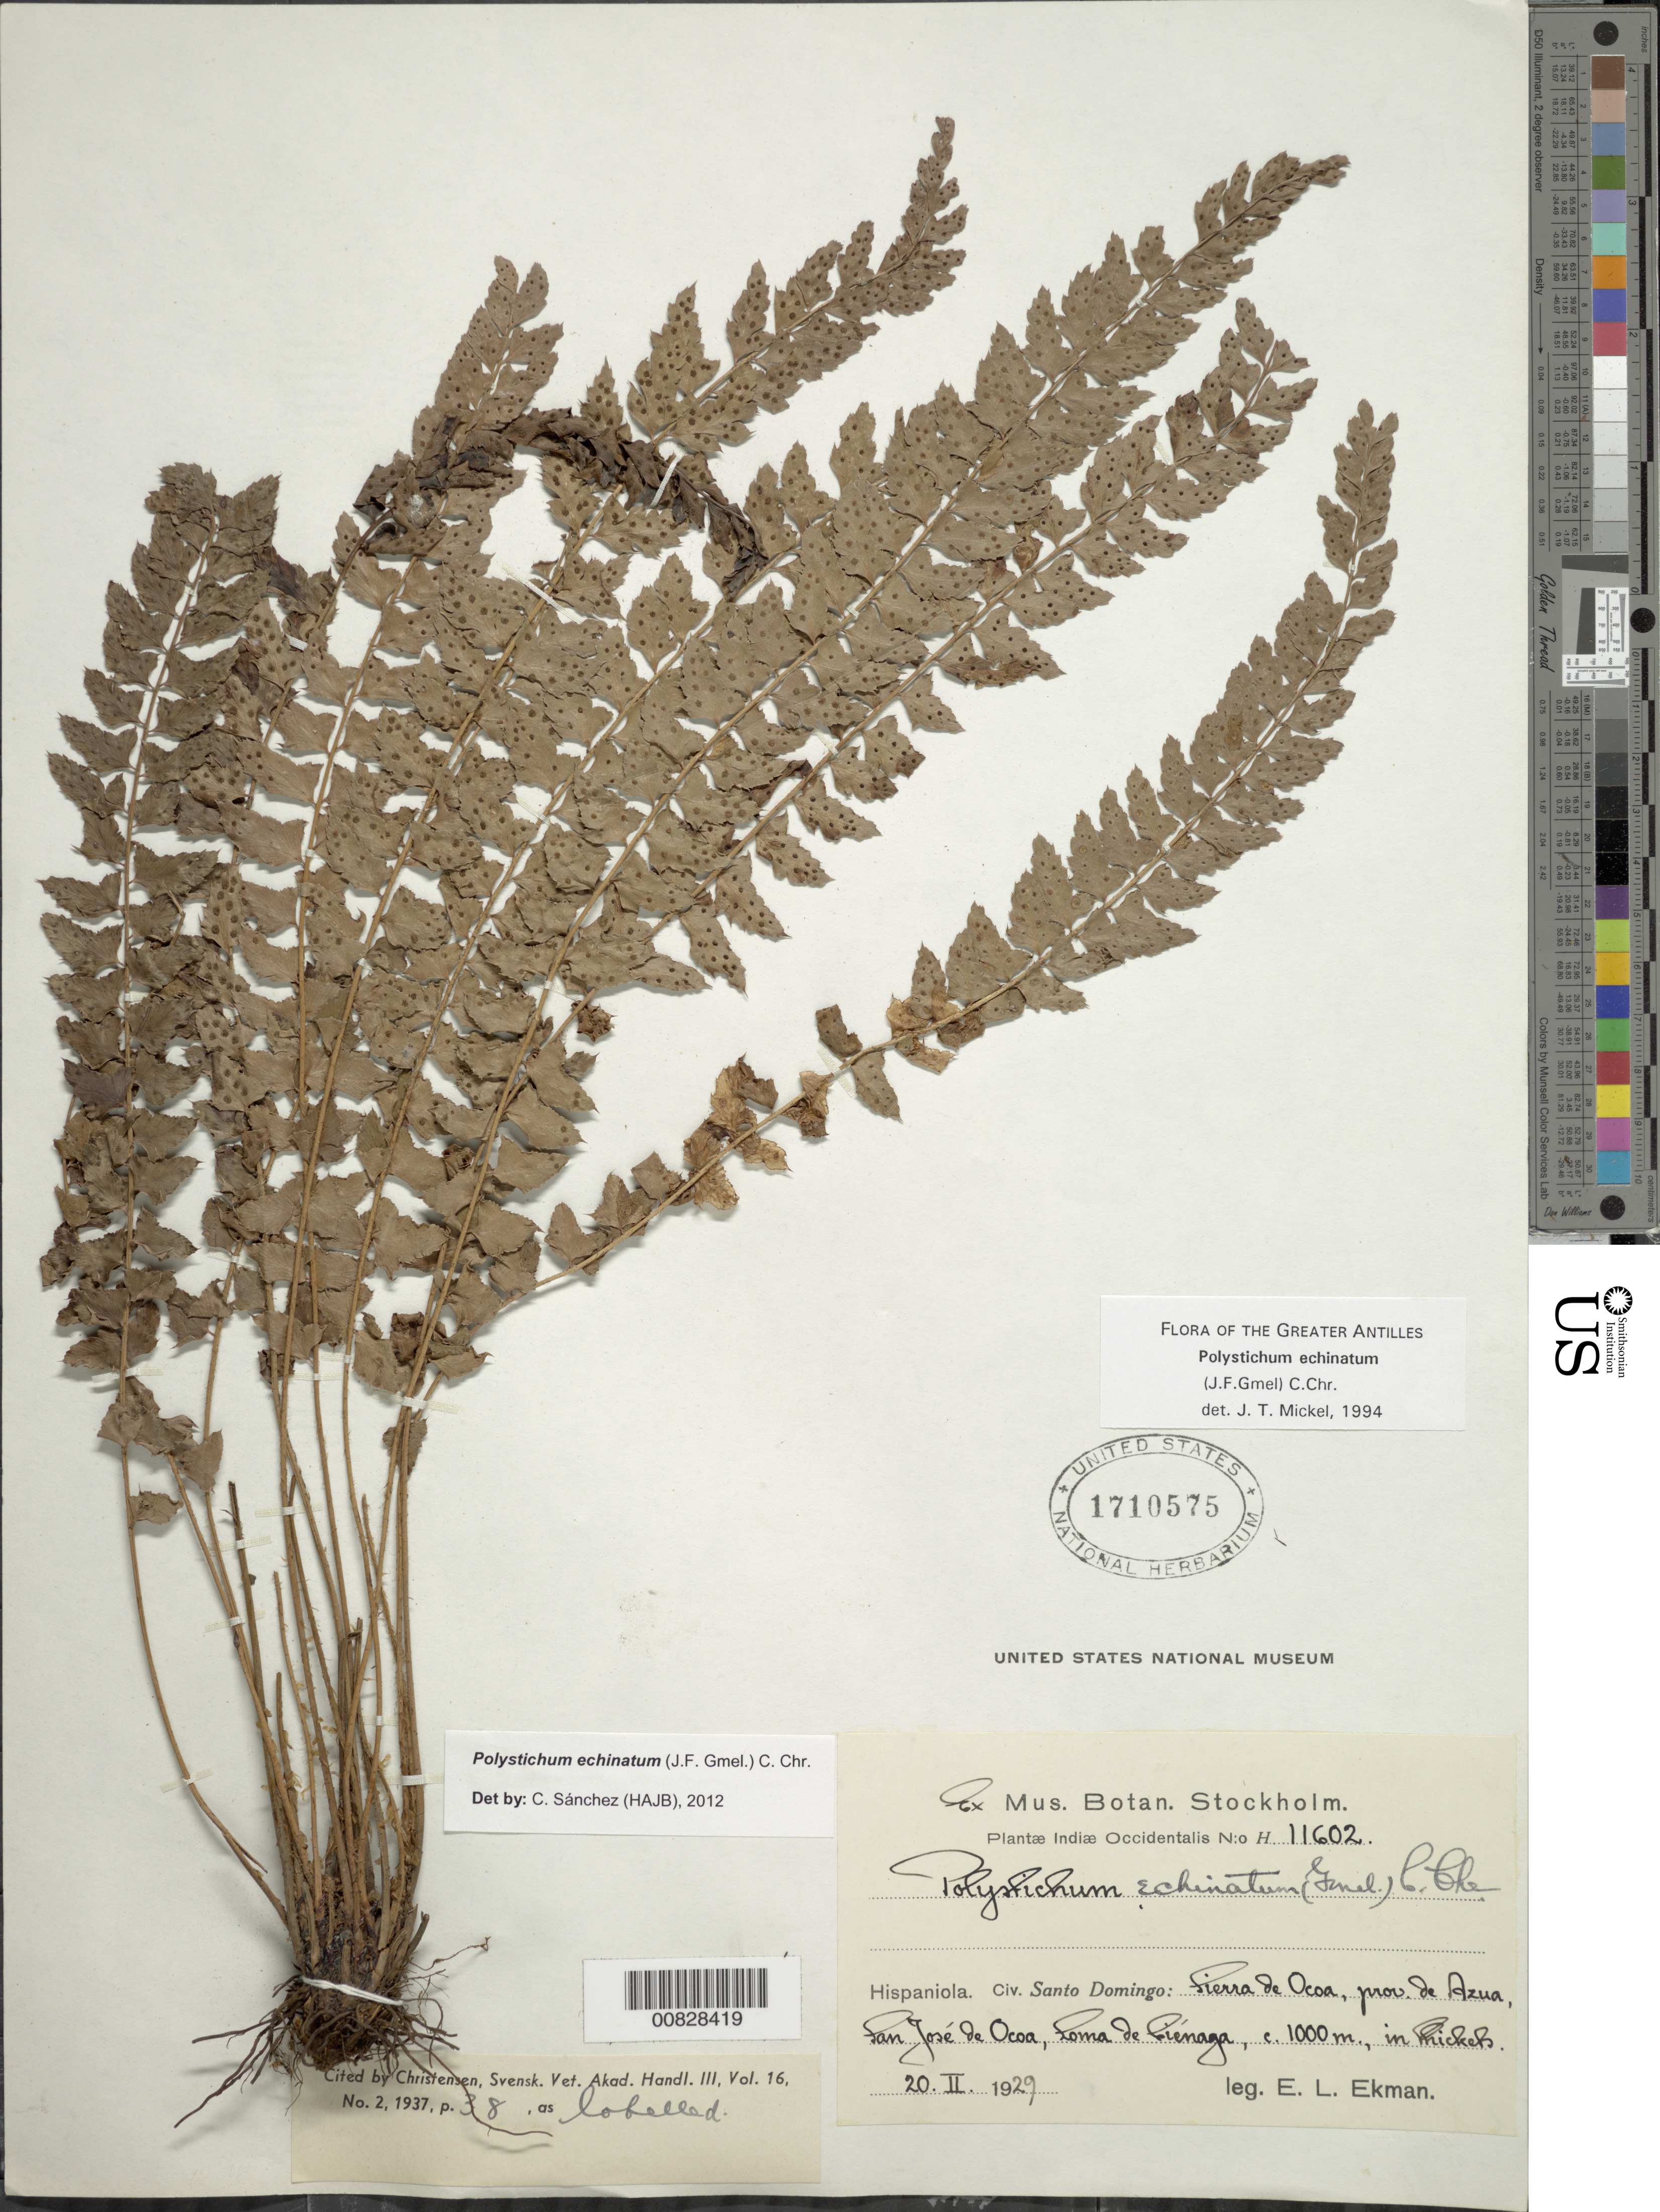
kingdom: Plantae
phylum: Tracheophyta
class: Polypodiopsida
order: Polypodiales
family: Dryopteridaceae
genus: Polystichum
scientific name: Polystichum echinatum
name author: (J.F. Gmel.) C. Chr.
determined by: Mickel, J. T., (NY), New York Botanical Garden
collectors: E. L. Ekman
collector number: H 11602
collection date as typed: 20 Feb 1929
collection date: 1929-02-20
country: Dominican Republic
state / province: Azua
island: Hispaniola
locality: Sierra de Ocoa, San José de Ocoa, Loma de Cienaga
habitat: Thickets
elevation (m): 1000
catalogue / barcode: US 1710575